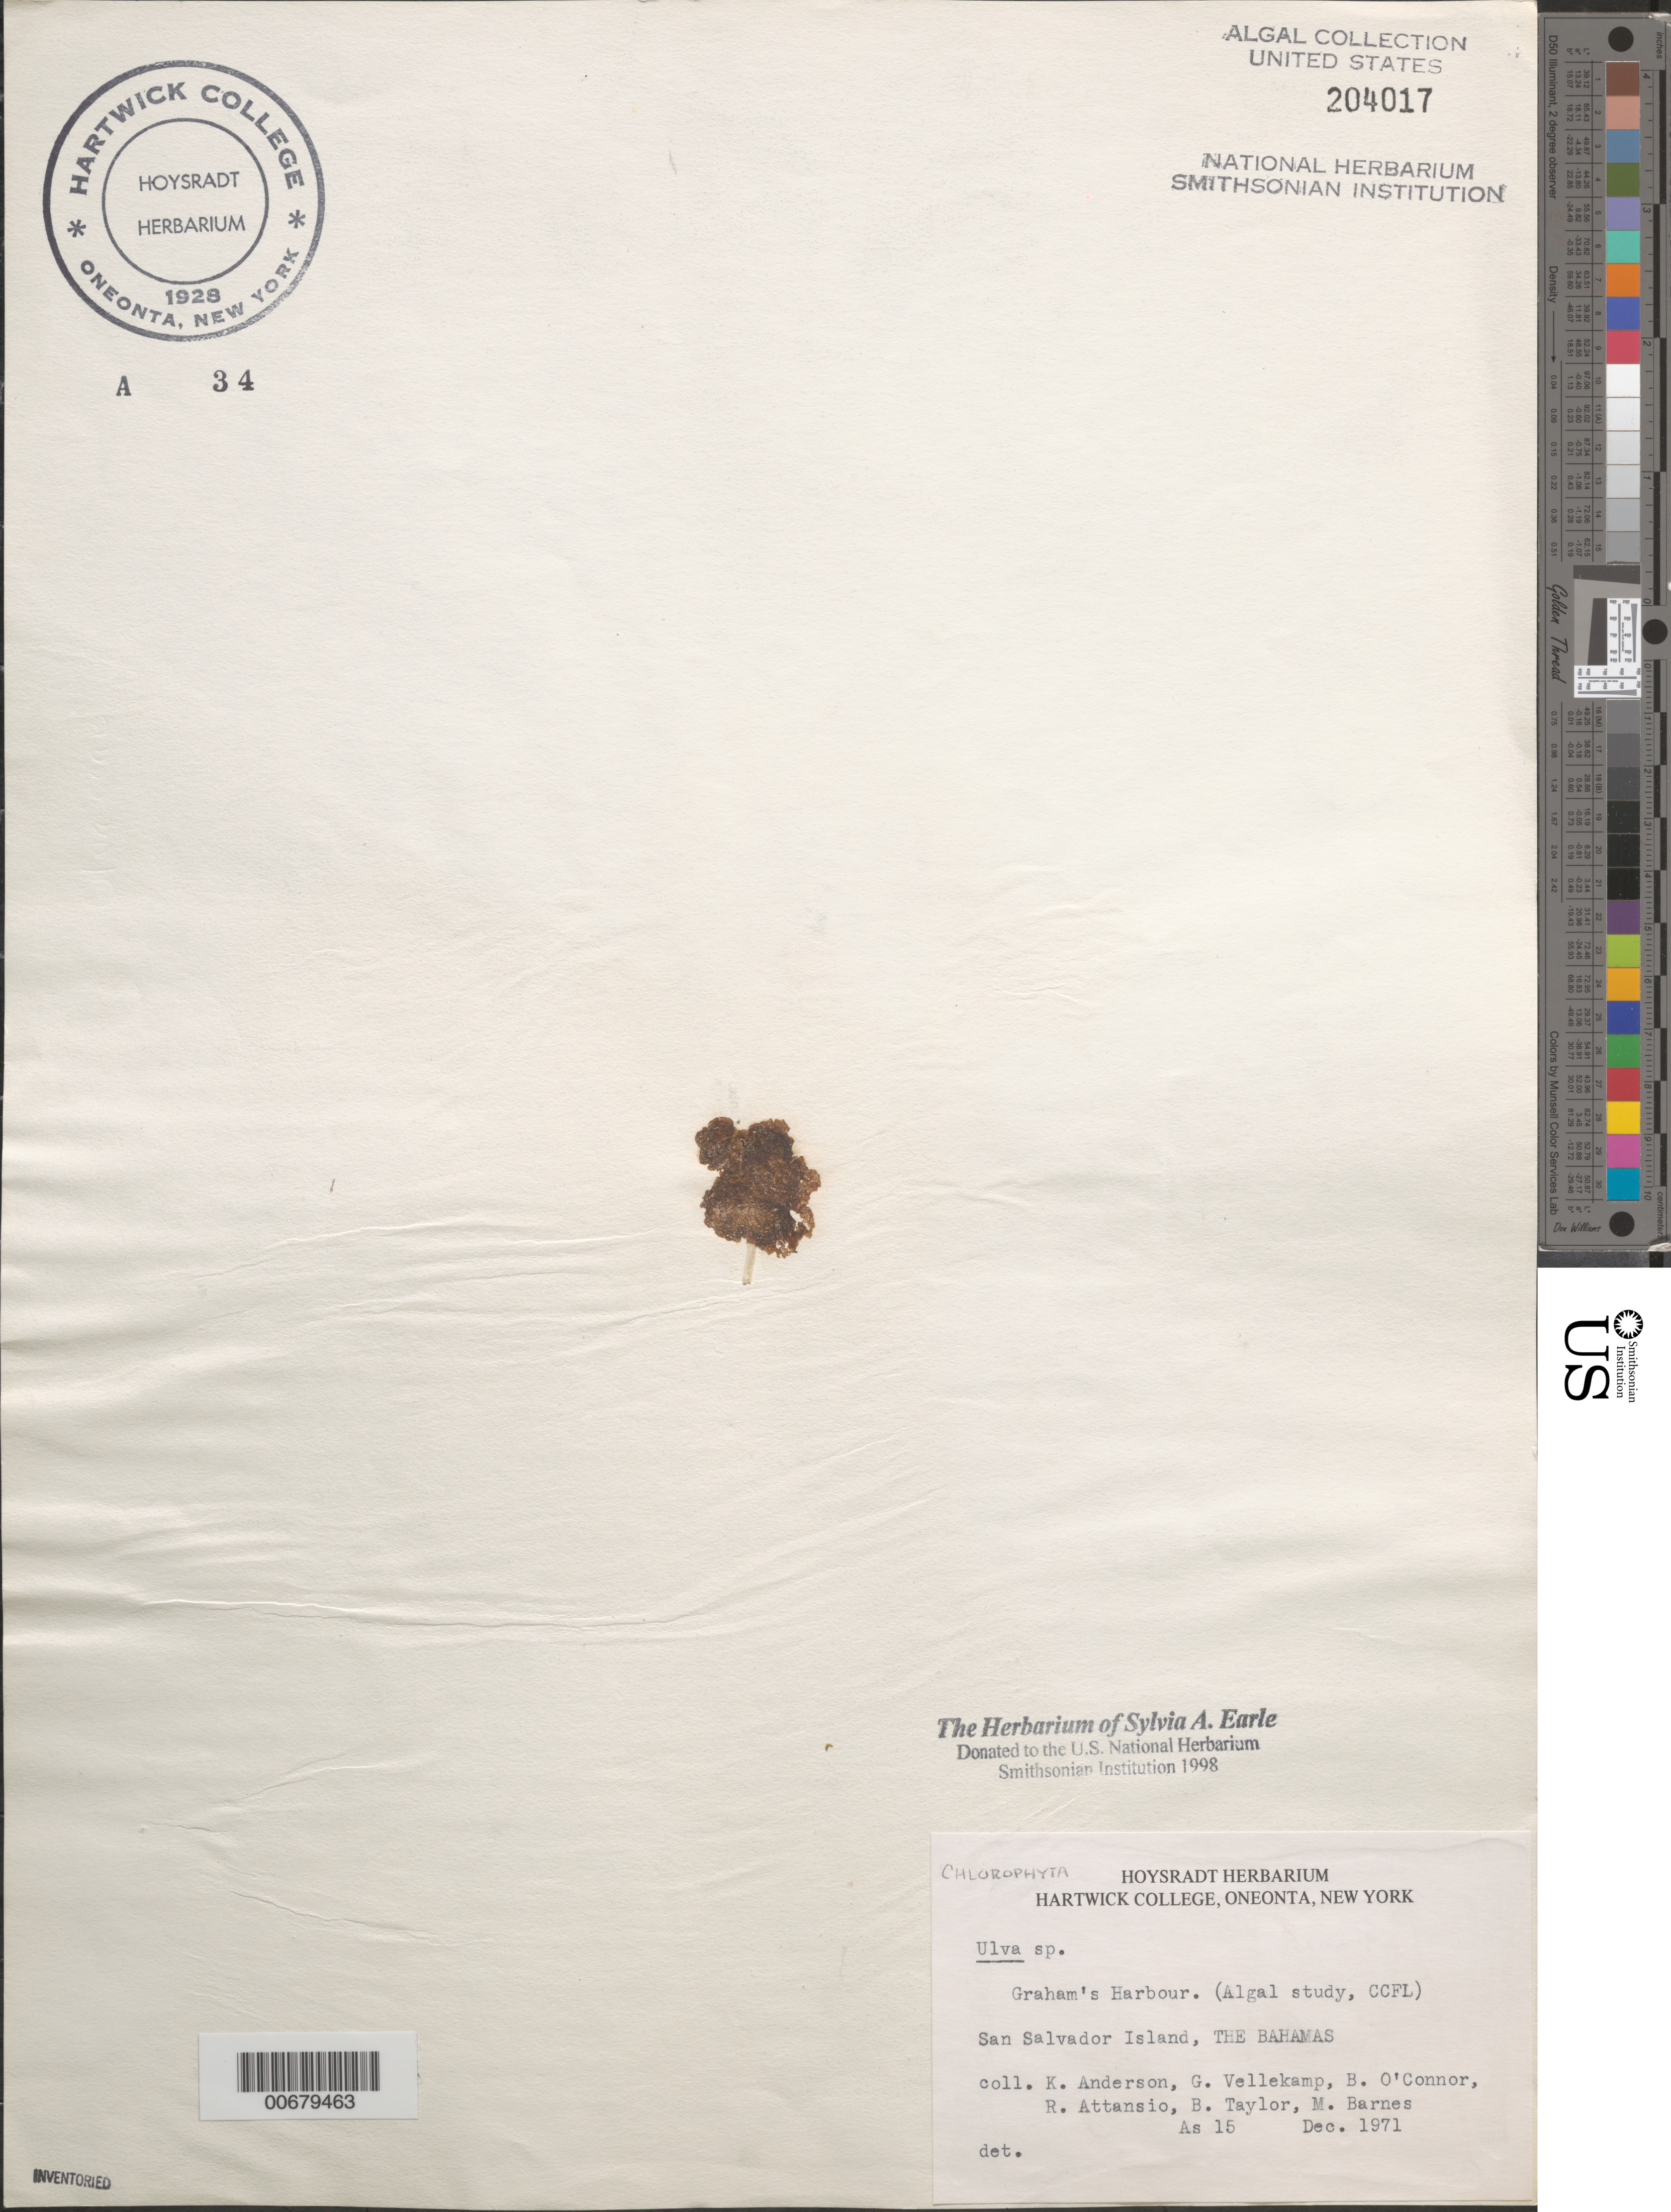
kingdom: Plantae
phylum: Chlorophyta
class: Ulvophyceae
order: Ulvales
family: Ulvaceae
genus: Ulva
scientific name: Ulva sp.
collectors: K. Anderson, G. Vellekamp, B. O'Connor, R. Attanasio, B. Taylor & M. Barnes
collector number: As 15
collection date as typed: Dec 1971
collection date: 1971-12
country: Bahamas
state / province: San Salvador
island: San Salvador Island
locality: Graham's Harbour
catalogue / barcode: US 204017